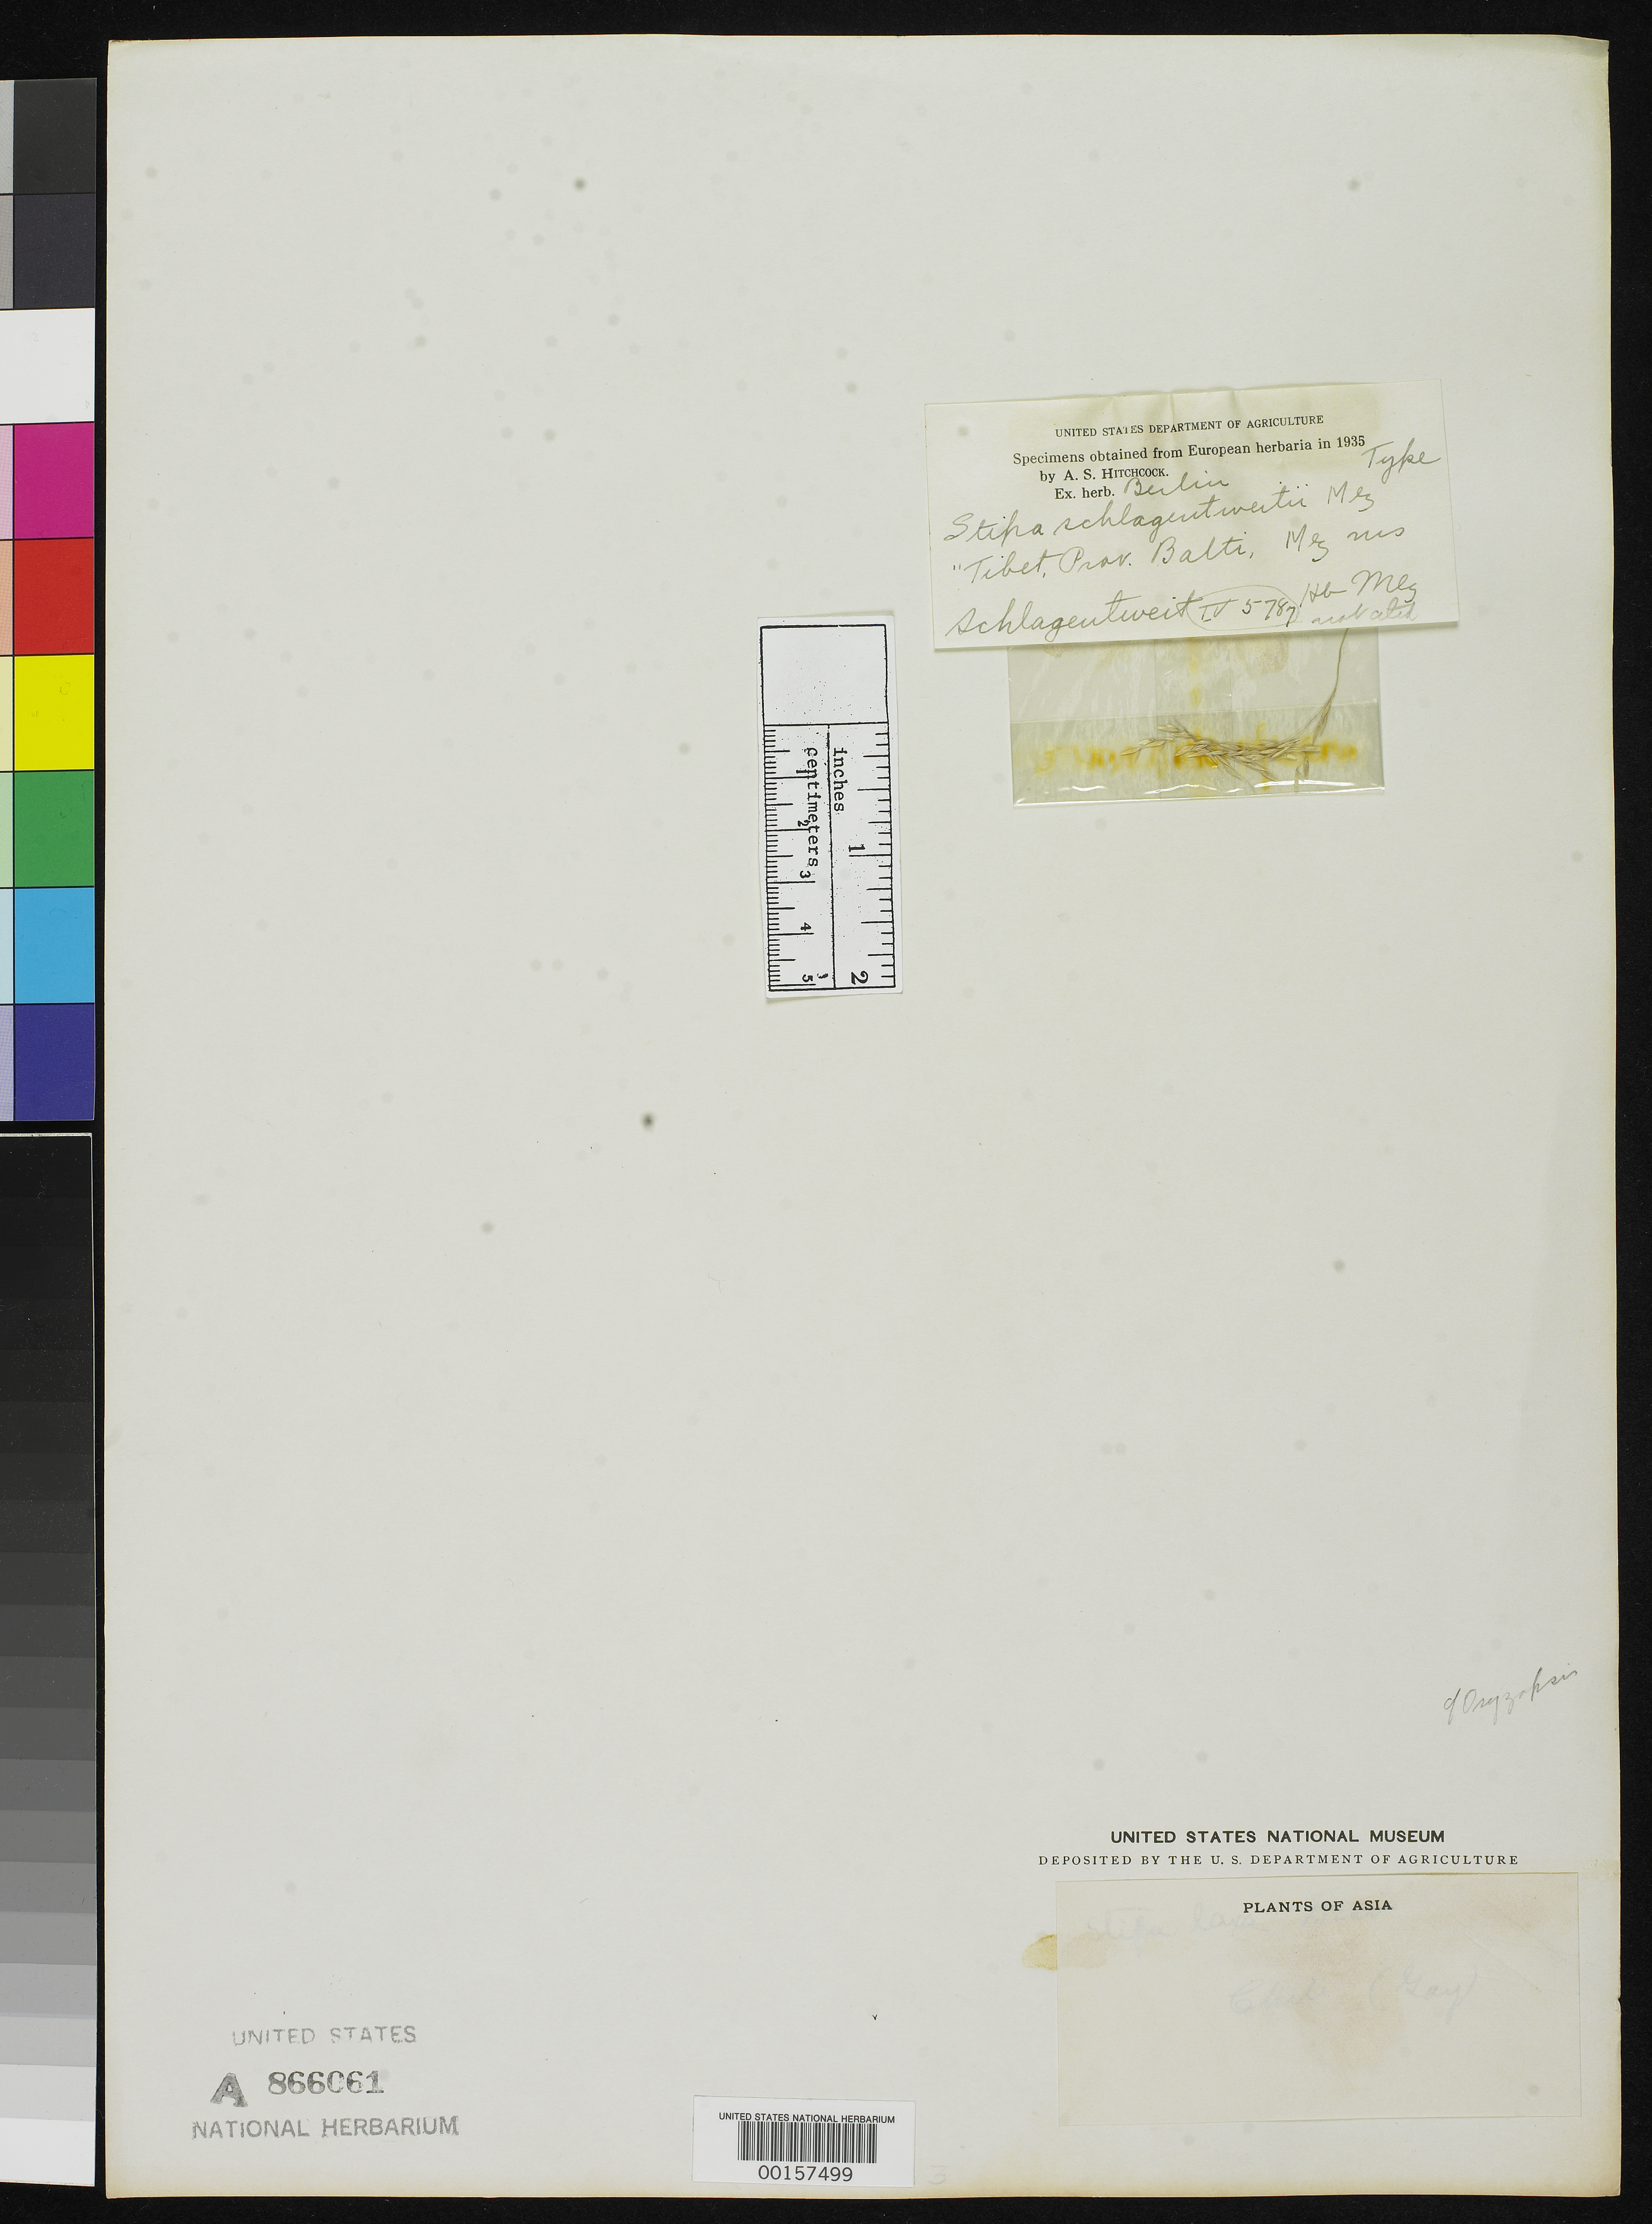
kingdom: Plantae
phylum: Tracheophyta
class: Liliopsida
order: Poales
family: Poaceae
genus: Stipa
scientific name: Stipa schlagintweitii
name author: Mez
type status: Type Fragment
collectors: Herbarium Schlagintweit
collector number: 5787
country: Pakistan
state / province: Gilgit-Baltistan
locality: Tibet, Prov. Balti.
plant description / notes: Fragmentary material of type specimen ex herb. Berlin. Contains infl. fragment.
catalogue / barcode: US 866061A